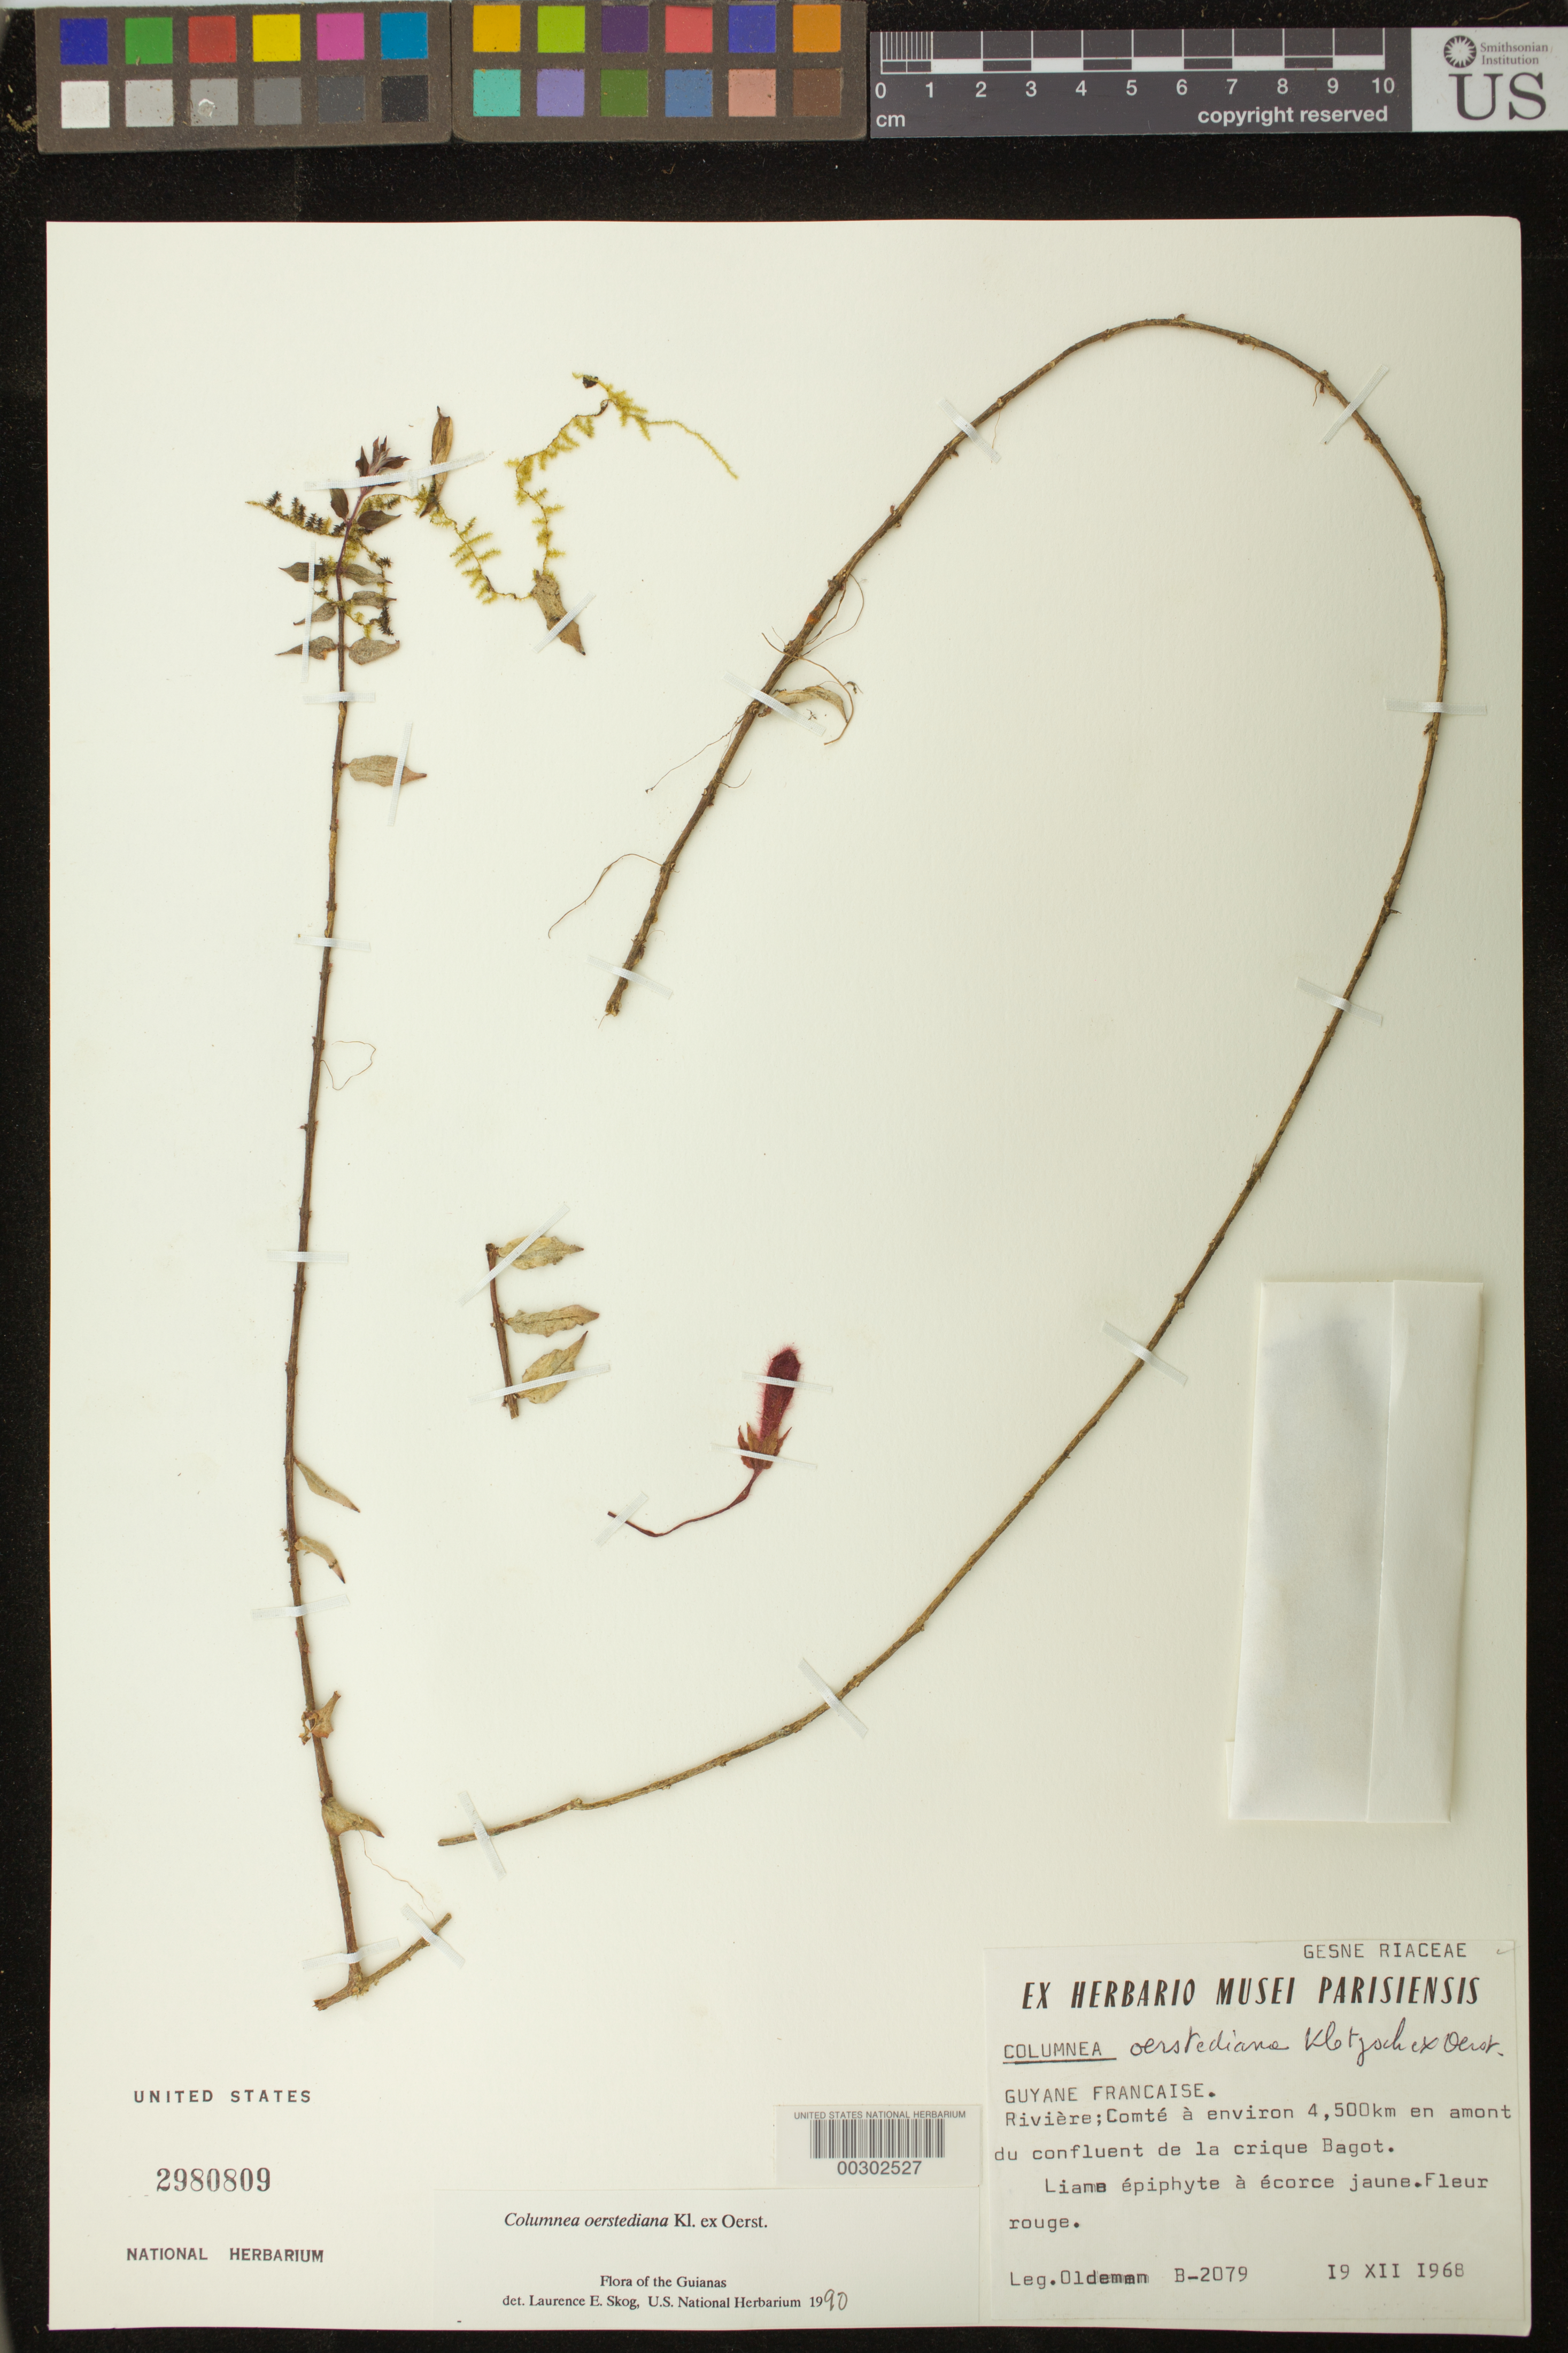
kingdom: Plantae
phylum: Tracheophyta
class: Magnoliopsida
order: Lamiales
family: Gesneriaceae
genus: Columnea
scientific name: Columnea oerstediana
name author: Klotzsch ex Oerst.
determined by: Skog, Laurence E.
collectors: R. Oldeman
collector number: B- 2079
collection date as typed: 19 Dec 1968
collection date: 1968-12-19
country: French Guiana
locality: Rivière Comté à environ 4,500 km en amont du confluent de la crique Bagot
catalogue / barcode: US 2980809